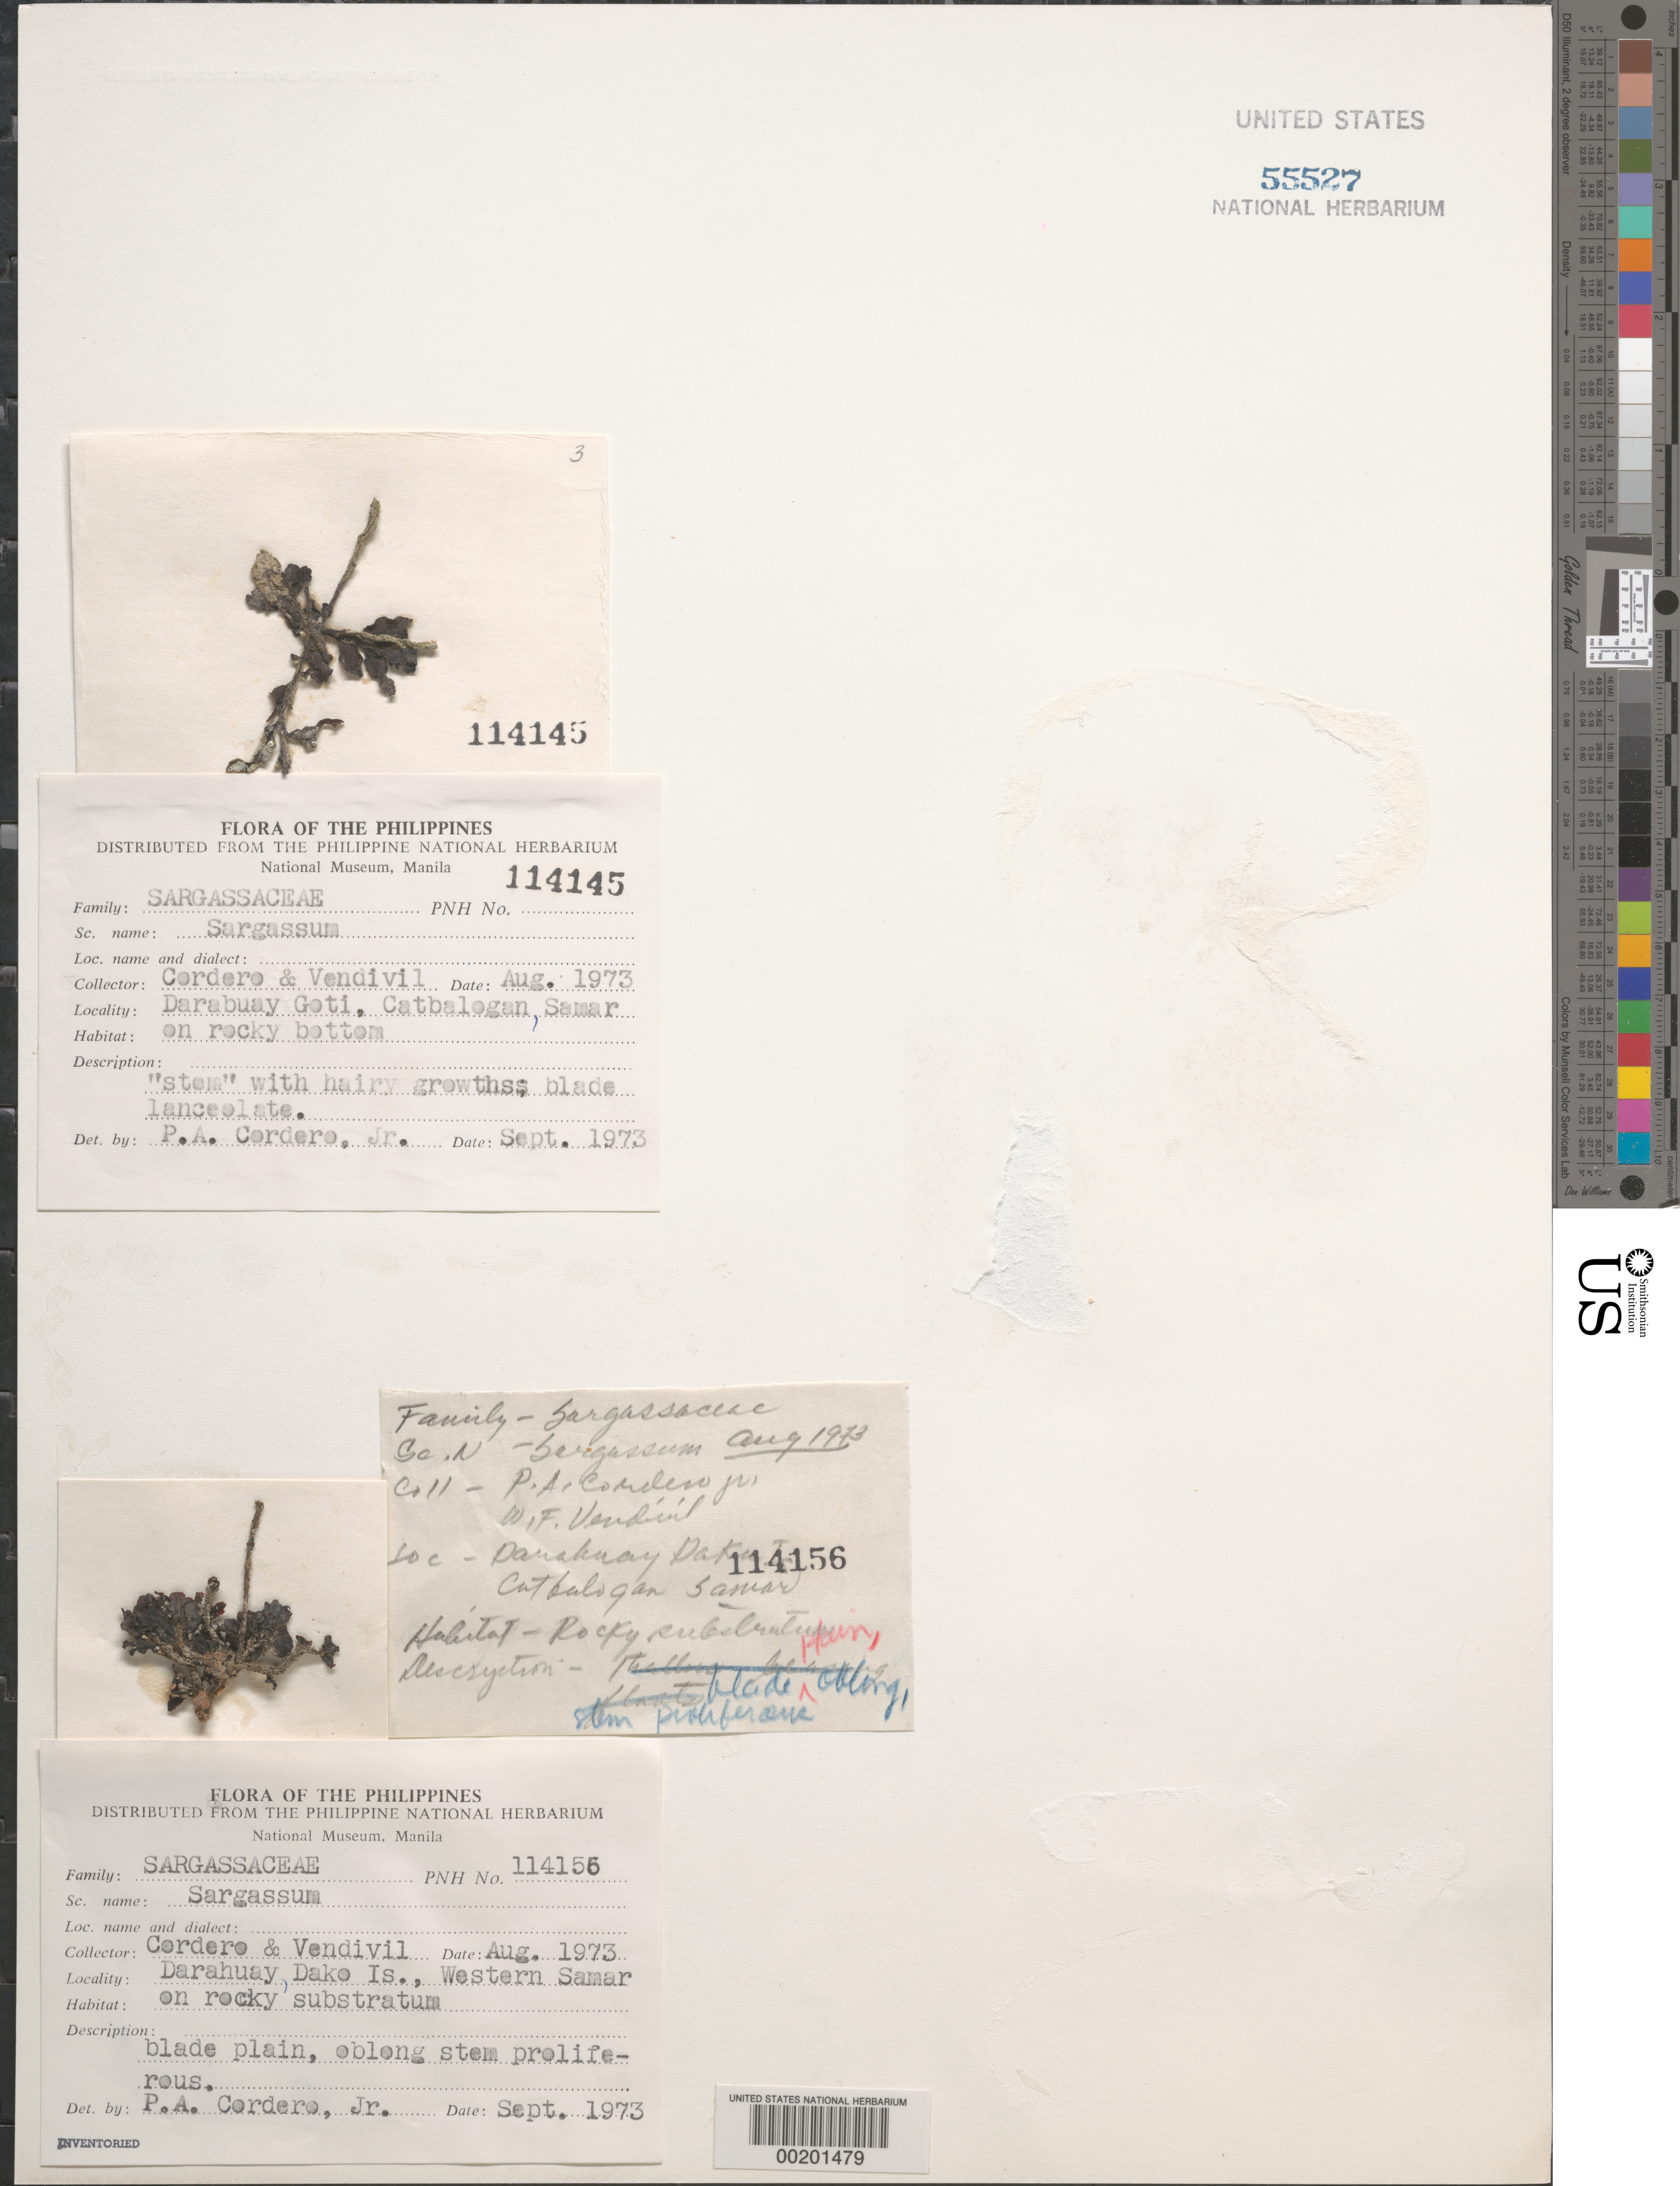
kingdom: Chromista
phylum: Ochrophyta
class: Phaeophyceae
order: Fucales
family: Sargassaceae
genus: Sargassum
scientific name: Sargassum sp.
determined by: Cordero, P. A., Jr.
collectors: P. A. Cordero & W. Vendivil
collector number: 114145 & 114156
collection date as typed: Aug 1973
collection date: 1973-08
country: Philippines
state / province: Eastern Visayas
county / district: Western Samar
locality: Darabuay goti, catbalogan and darahuay, dako island, west samar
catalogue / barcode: US 55527